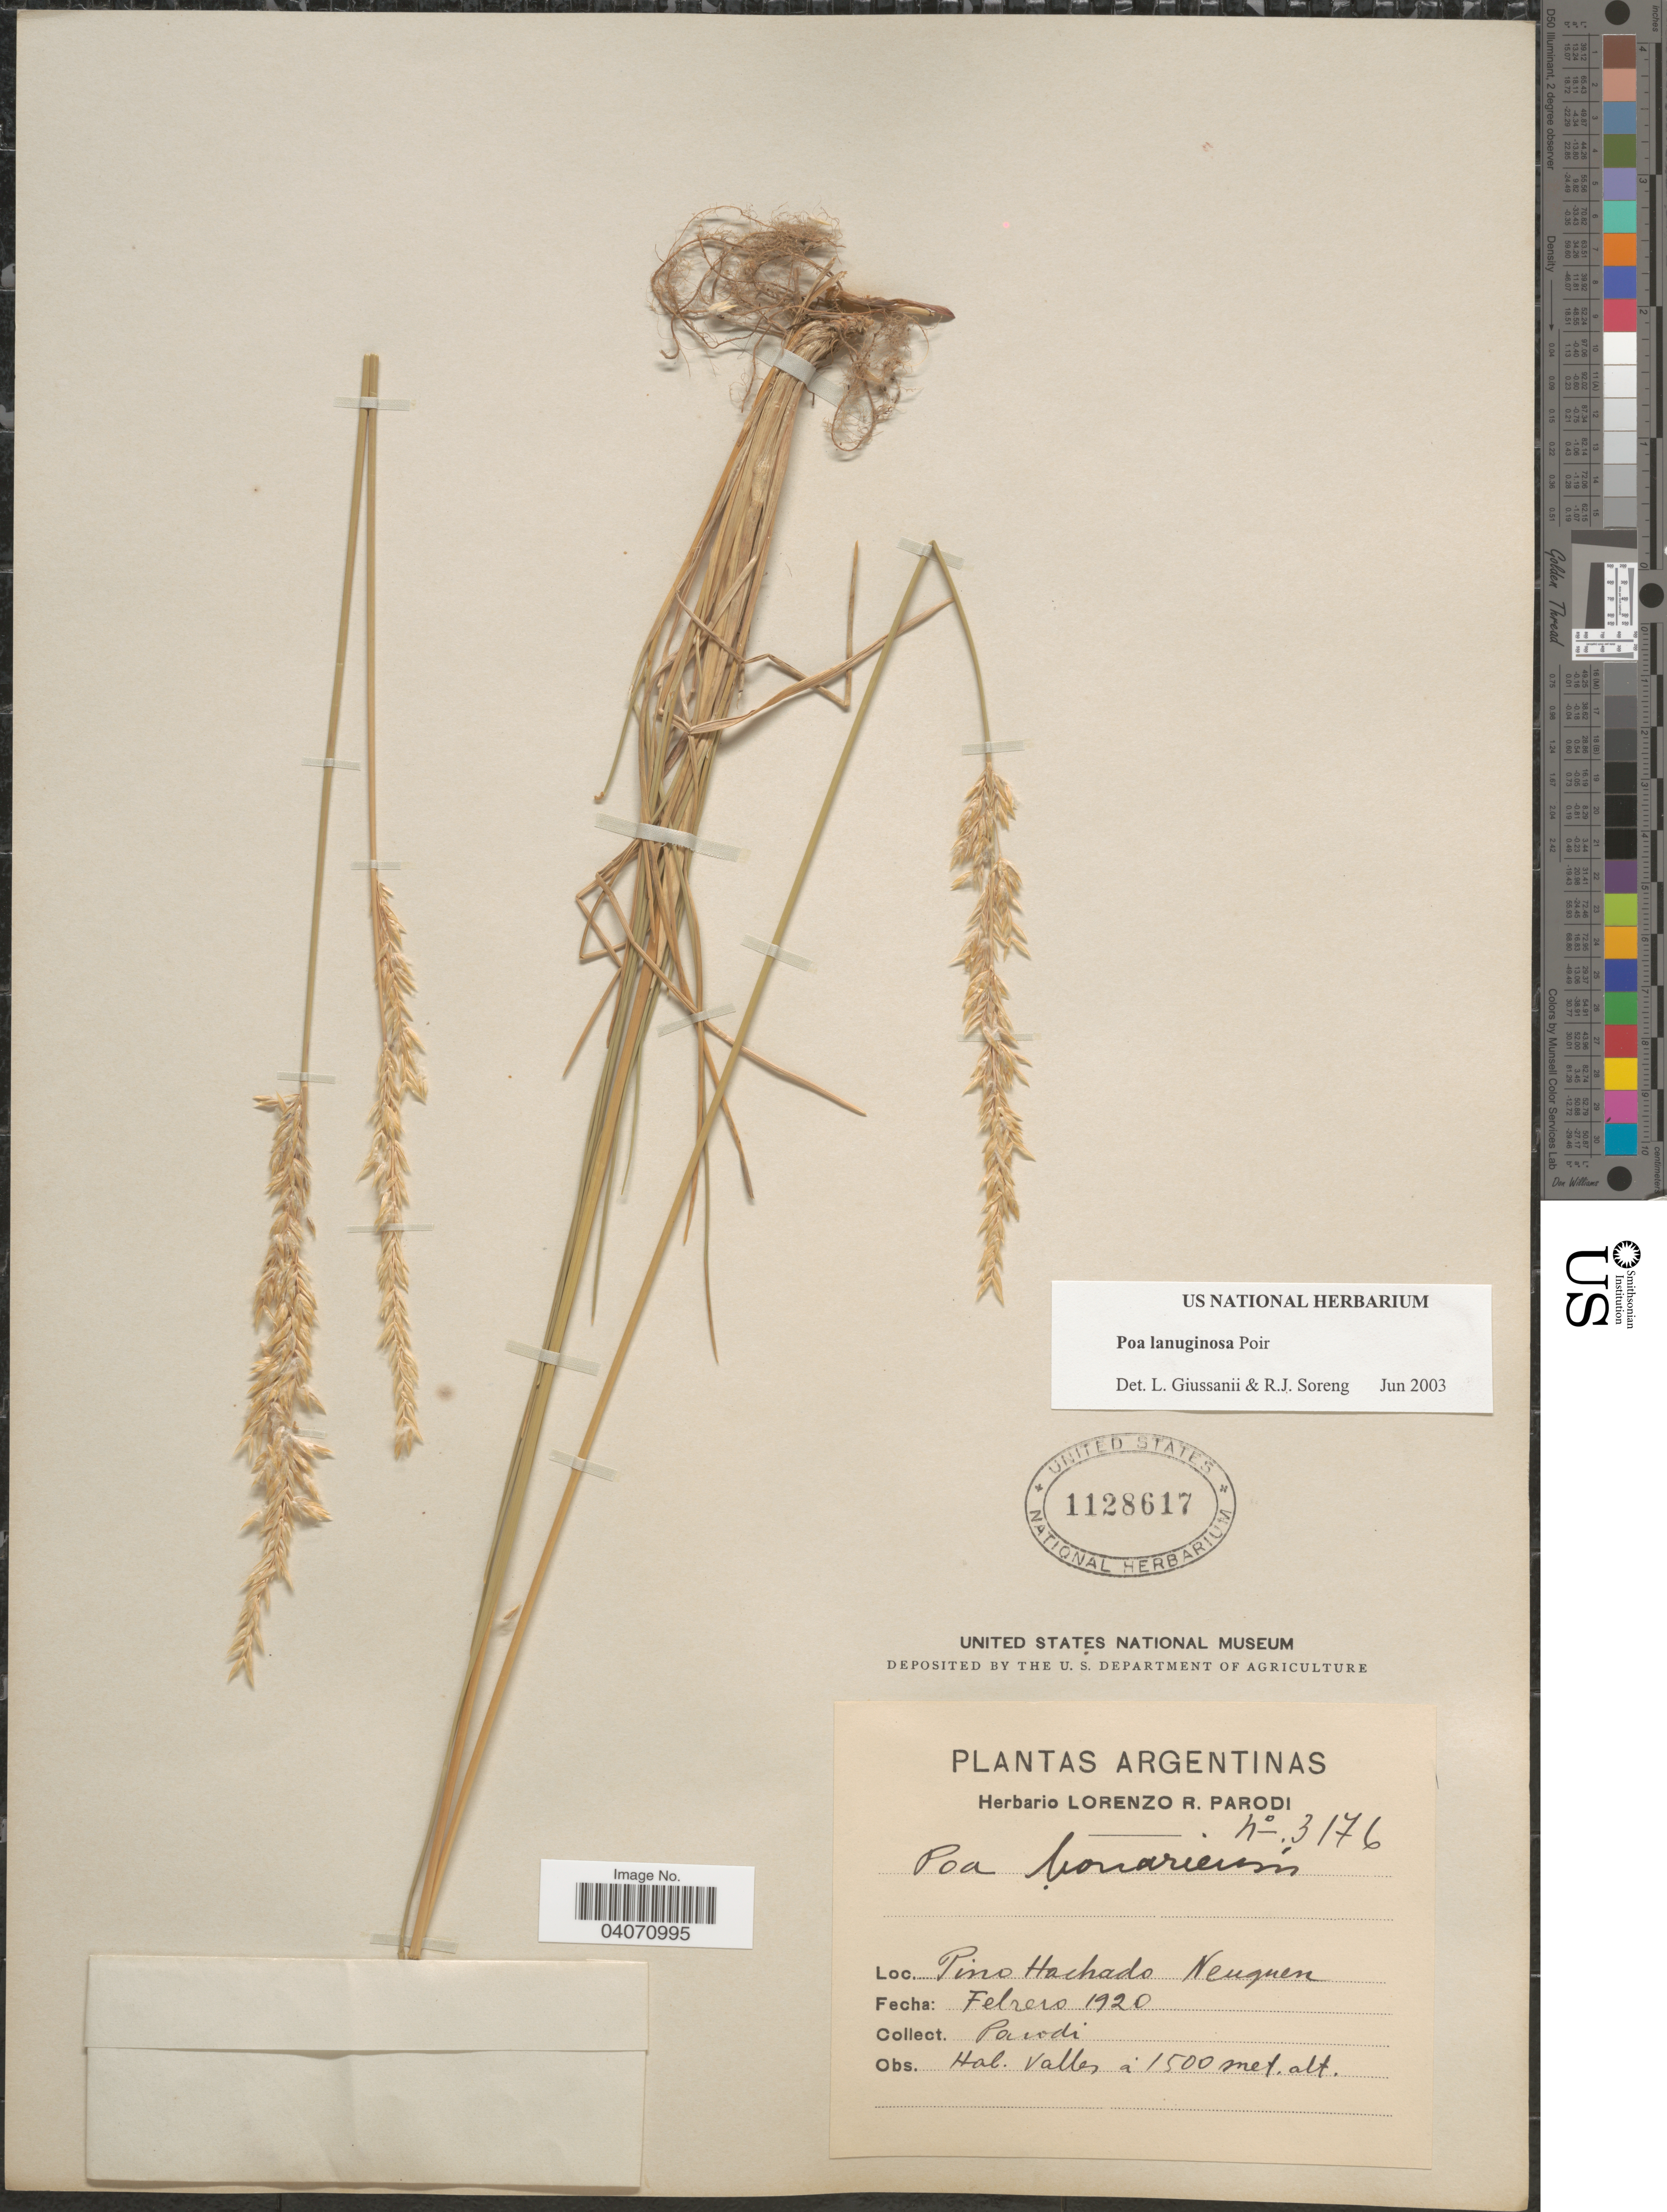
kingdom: Plantae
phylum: Tracheophyta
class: Liliopsida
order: Poales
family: Poaceae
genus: Poa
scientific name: Poa lanuginosa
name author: Poir.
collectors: L. R. Parodi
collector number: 3176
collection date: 1920-02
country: Argentina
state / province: Neuquen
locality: Pino Hachado.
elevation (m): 1500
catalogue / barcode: US 1128617